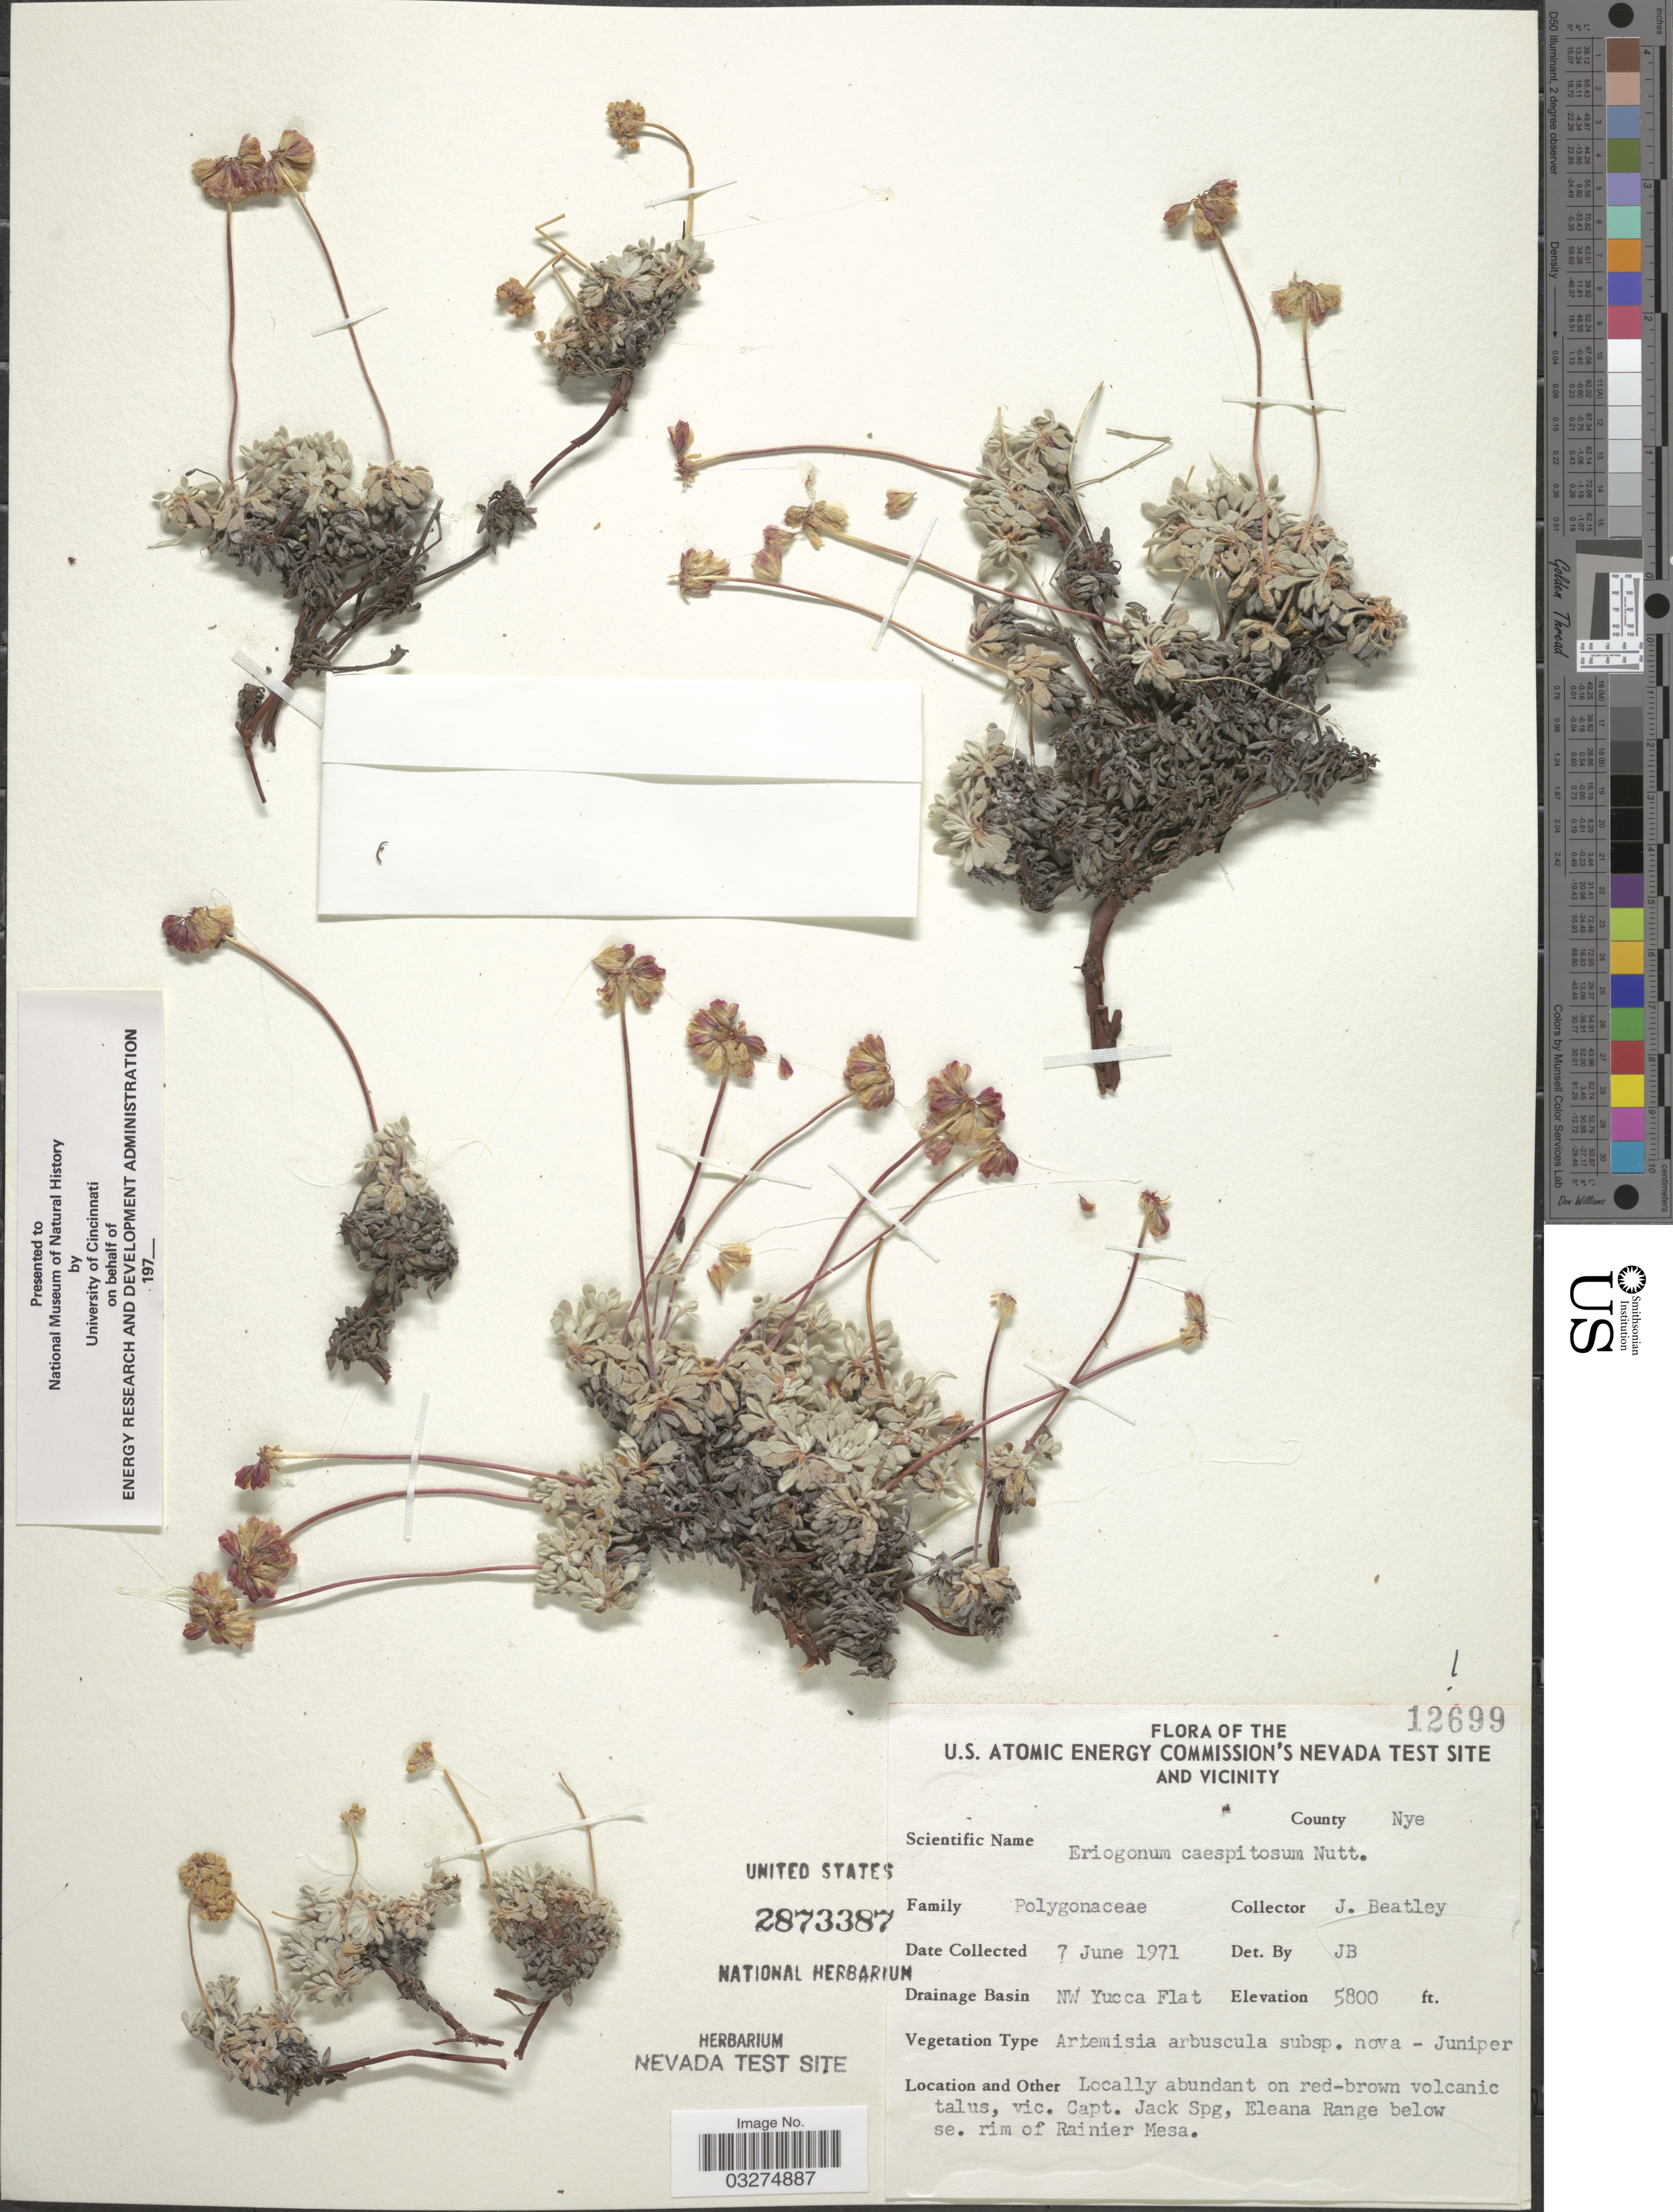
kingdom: Plantae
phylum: Tracheophyta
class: Magnoliopsida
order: Caryophyllales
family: Polygonaceae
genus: Eriogonum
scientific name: Eriogonum caespitosum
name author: Nutt.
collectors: J. C. Beatley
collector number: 12699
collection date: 1971-06-07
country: United States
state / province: Nevada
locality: U.S. Atomic Energy Commission's Nevada Test Site and Vicinity. County Nye. Drainage Basin NW Yucca Flat. Vic. Capt. Jack Spg, Eleana Range below se. rim of Rainier Mesa.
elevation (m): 1768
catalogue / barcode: US 2873387